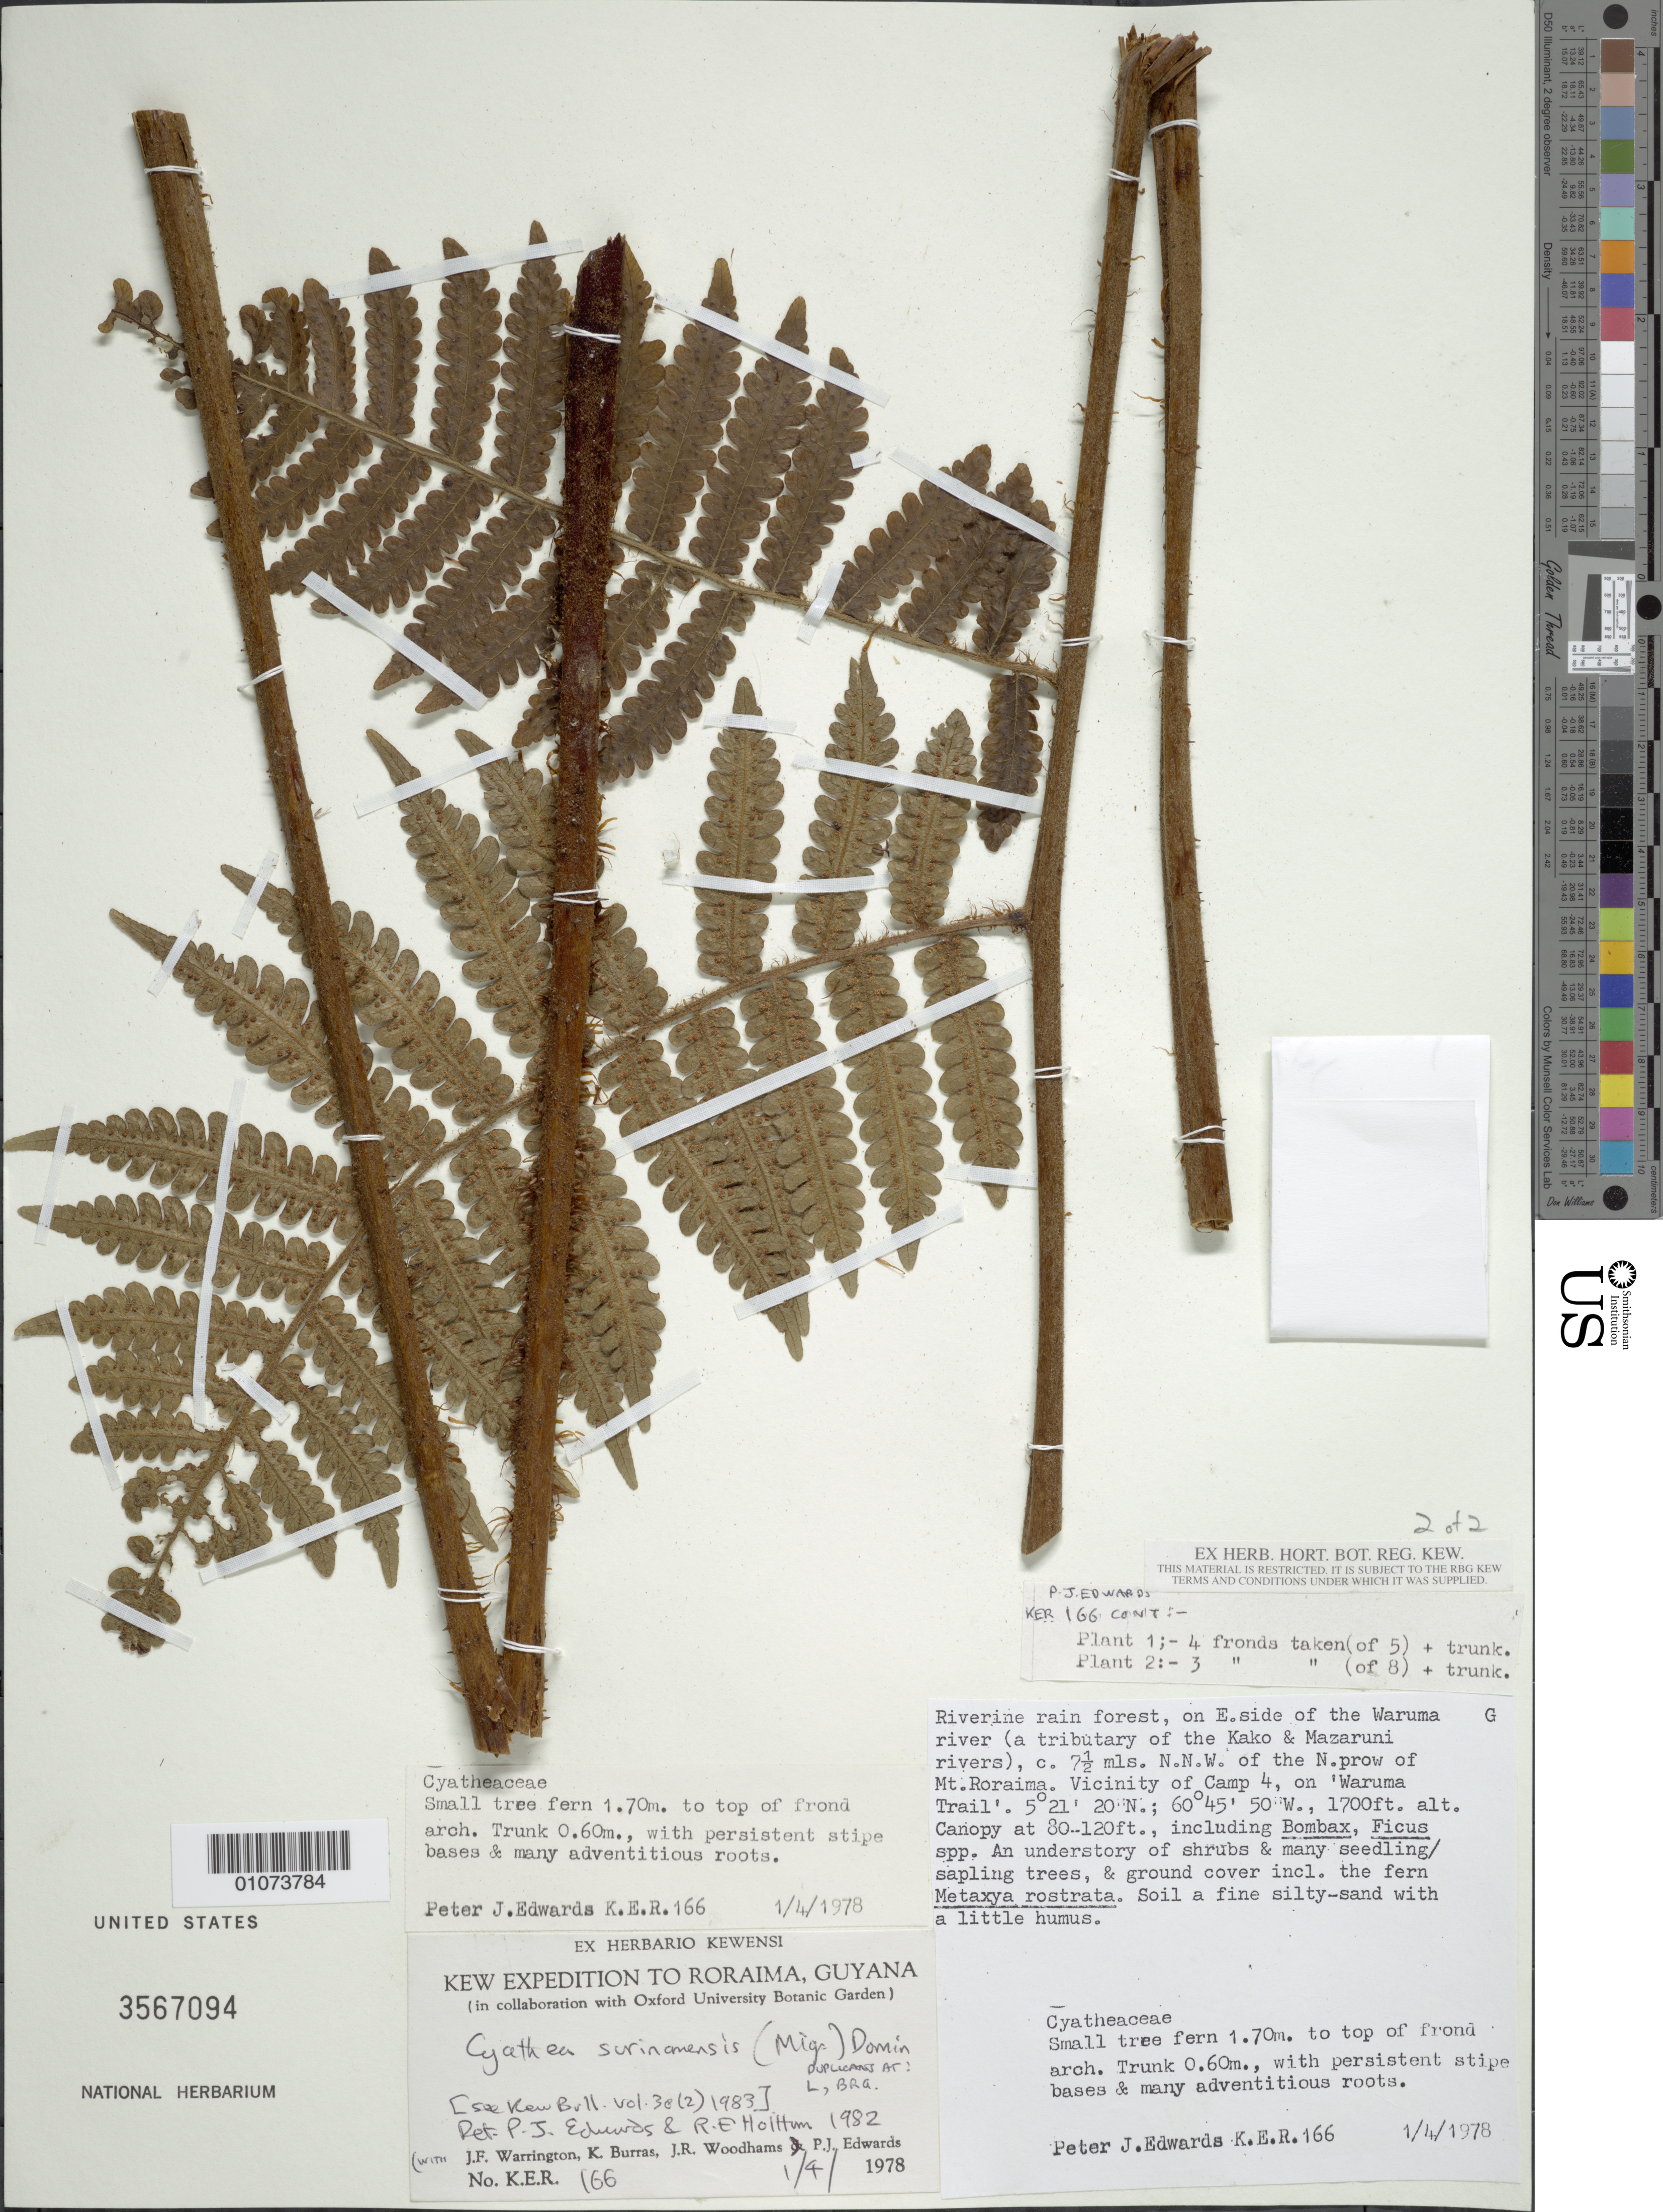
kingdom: Plantae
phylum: Tracheophyta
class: Polypodiopsida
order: Cyatheales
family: Cyatheaceae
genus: Cyathea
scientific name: Cyathea surinamensis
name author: (Miq.) Domin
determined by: Edwards, P. J.; Holttum, R. E.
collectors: P. Edwards, J. Warrington, K. Burras & J. Woodhams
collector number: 166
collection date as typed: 4-Jan-78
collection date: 1978-01-04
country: Guyana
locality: Roraima, E side of the Waruma river (trib. Of the Kako & Mazaruni R.), c 7.5 m NNW of the N prow of Mt. Roraima; vic of camp 4, on 'Waruma Trail'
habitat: Caonpy at 80-120ft, including Bombax, Ficus spp. Understory of shrubs & many seedling/sapling trees, ground cover incl. Metaxya rostrata.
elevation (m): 518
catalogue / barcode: US 3567094